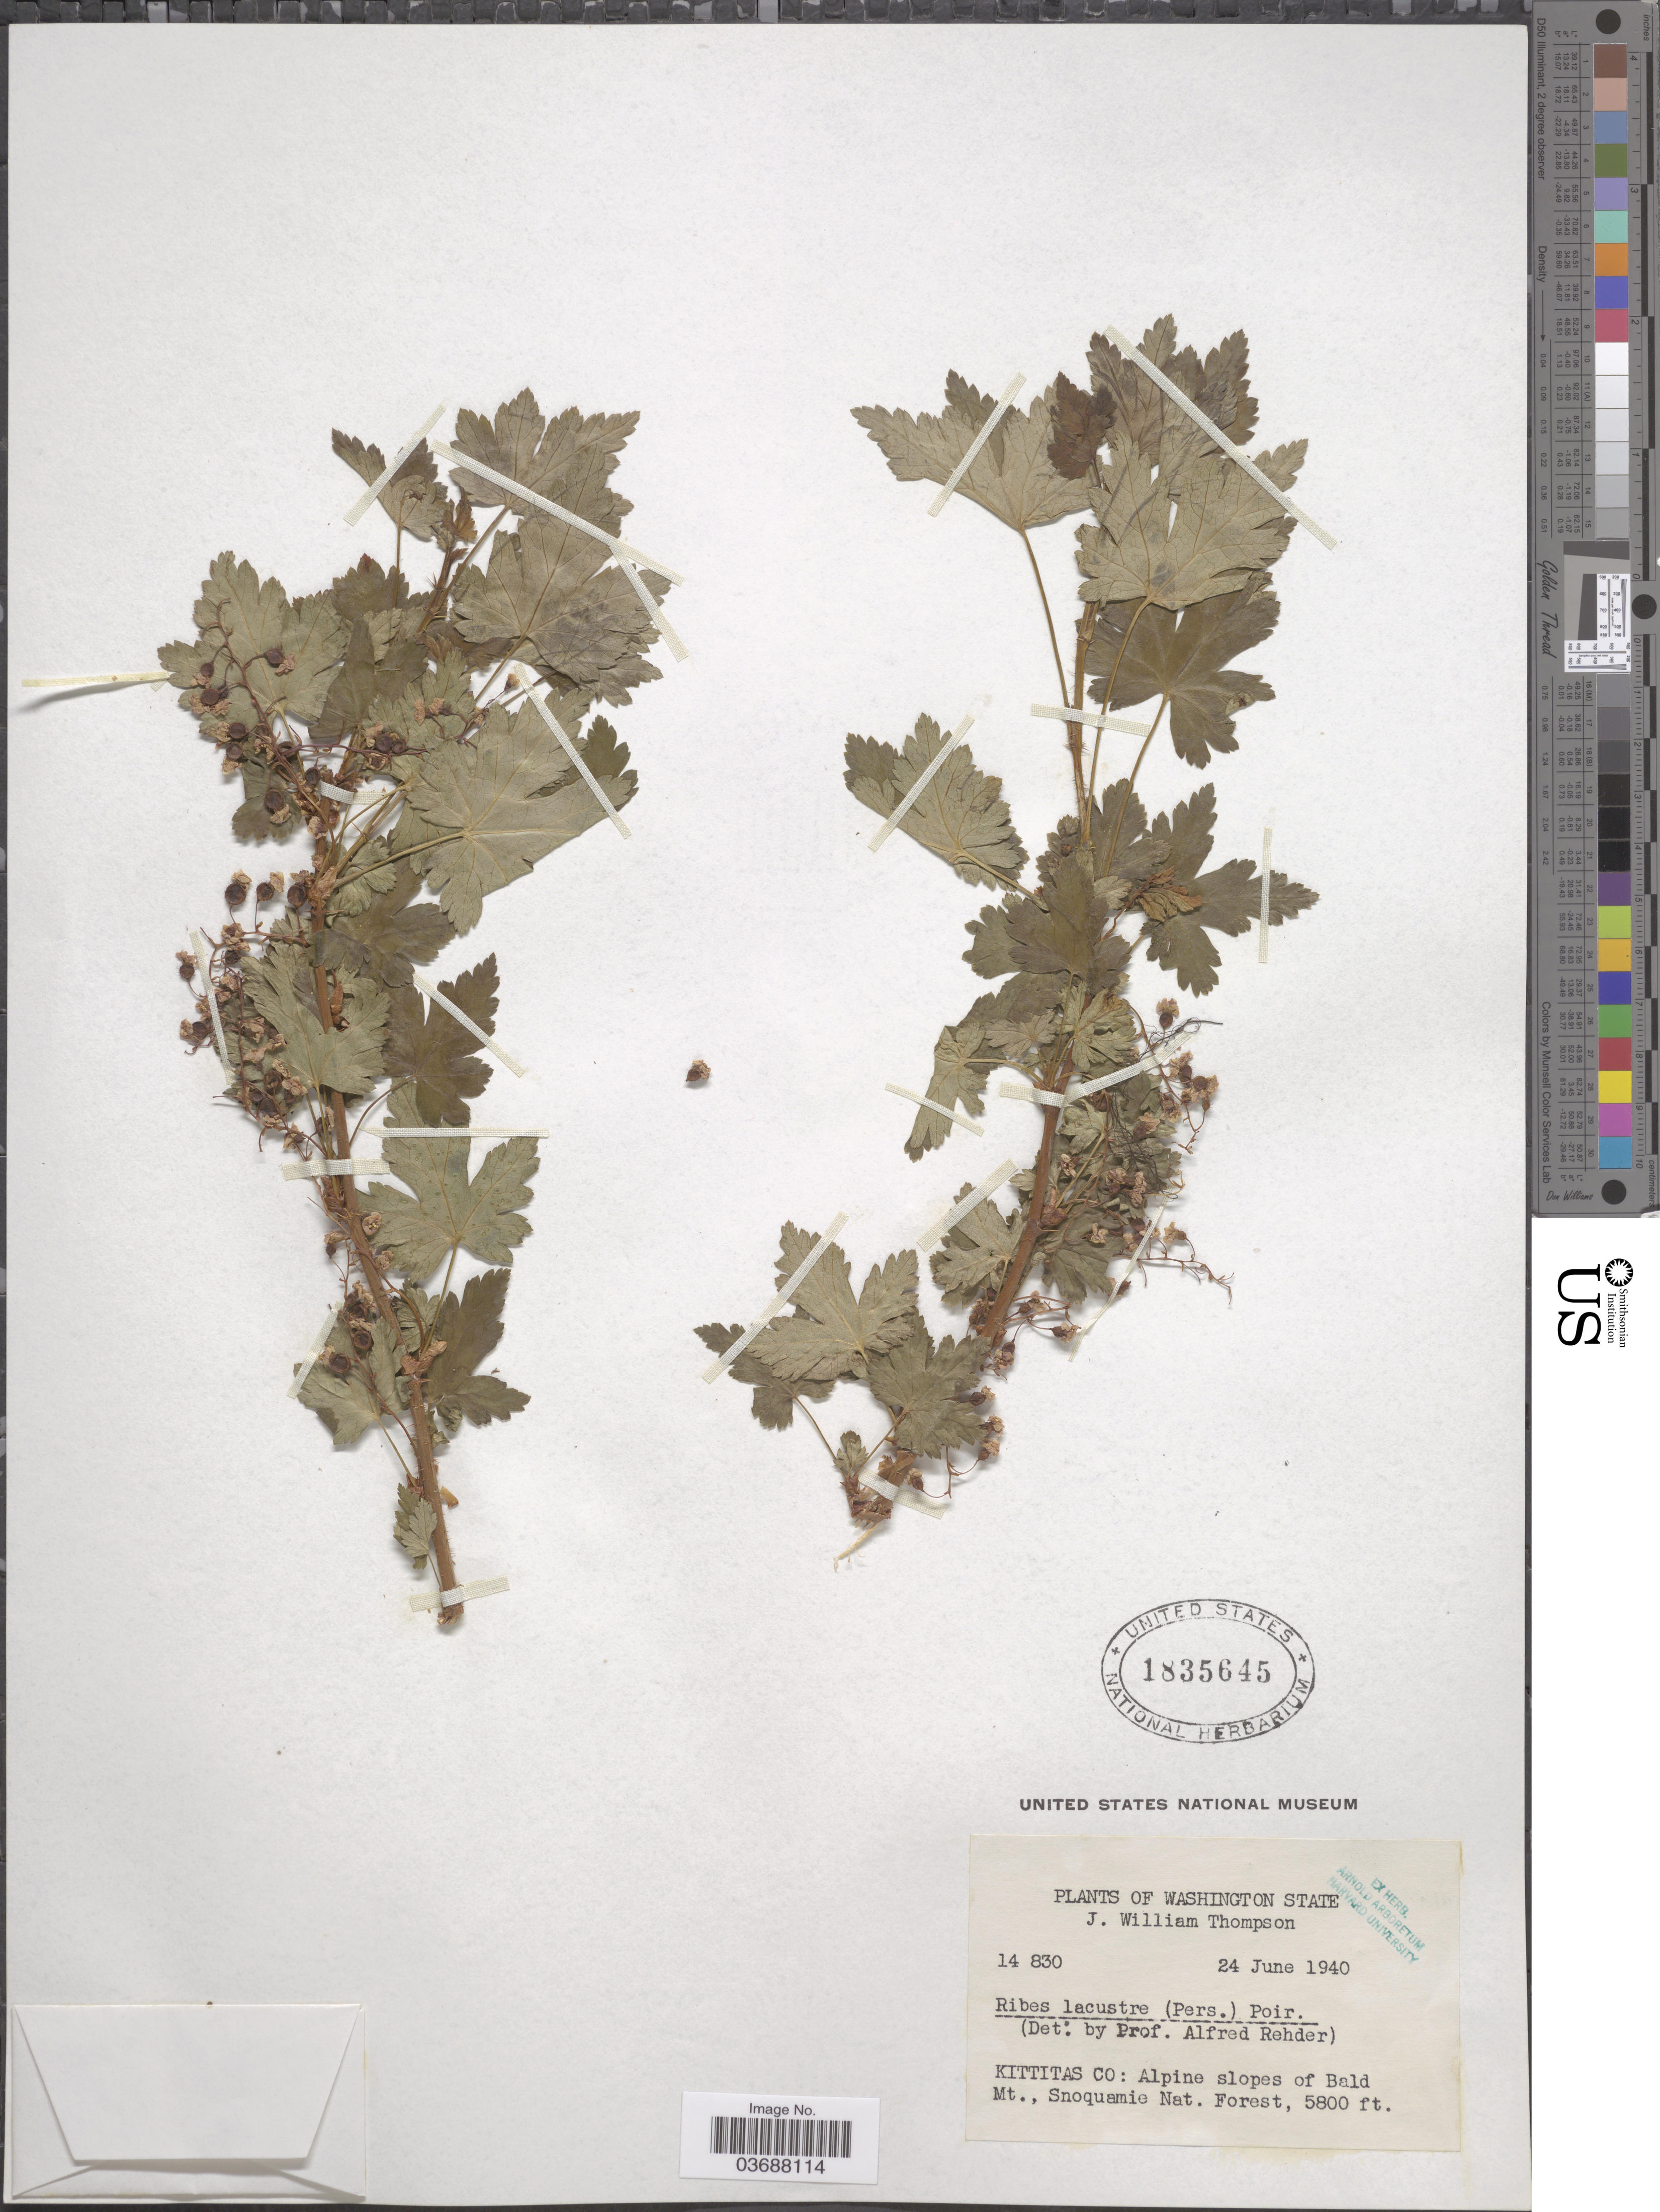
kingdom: Plantae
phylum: Tracheophyta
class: Magnoliopsida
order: Saxifragales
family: Grossulariaceae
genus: Ribes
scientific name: Ribes lacustre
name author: (Pers.) Poir.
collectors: J. W. Thompson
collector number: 14830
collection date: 1940-06-24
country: United States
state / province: Washington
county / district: Kittitas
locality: Kittitas Co: Alpine slopes of Bald Mt., Snoquamie Nat. Forest.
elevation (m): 1768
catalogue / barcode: US 1835645